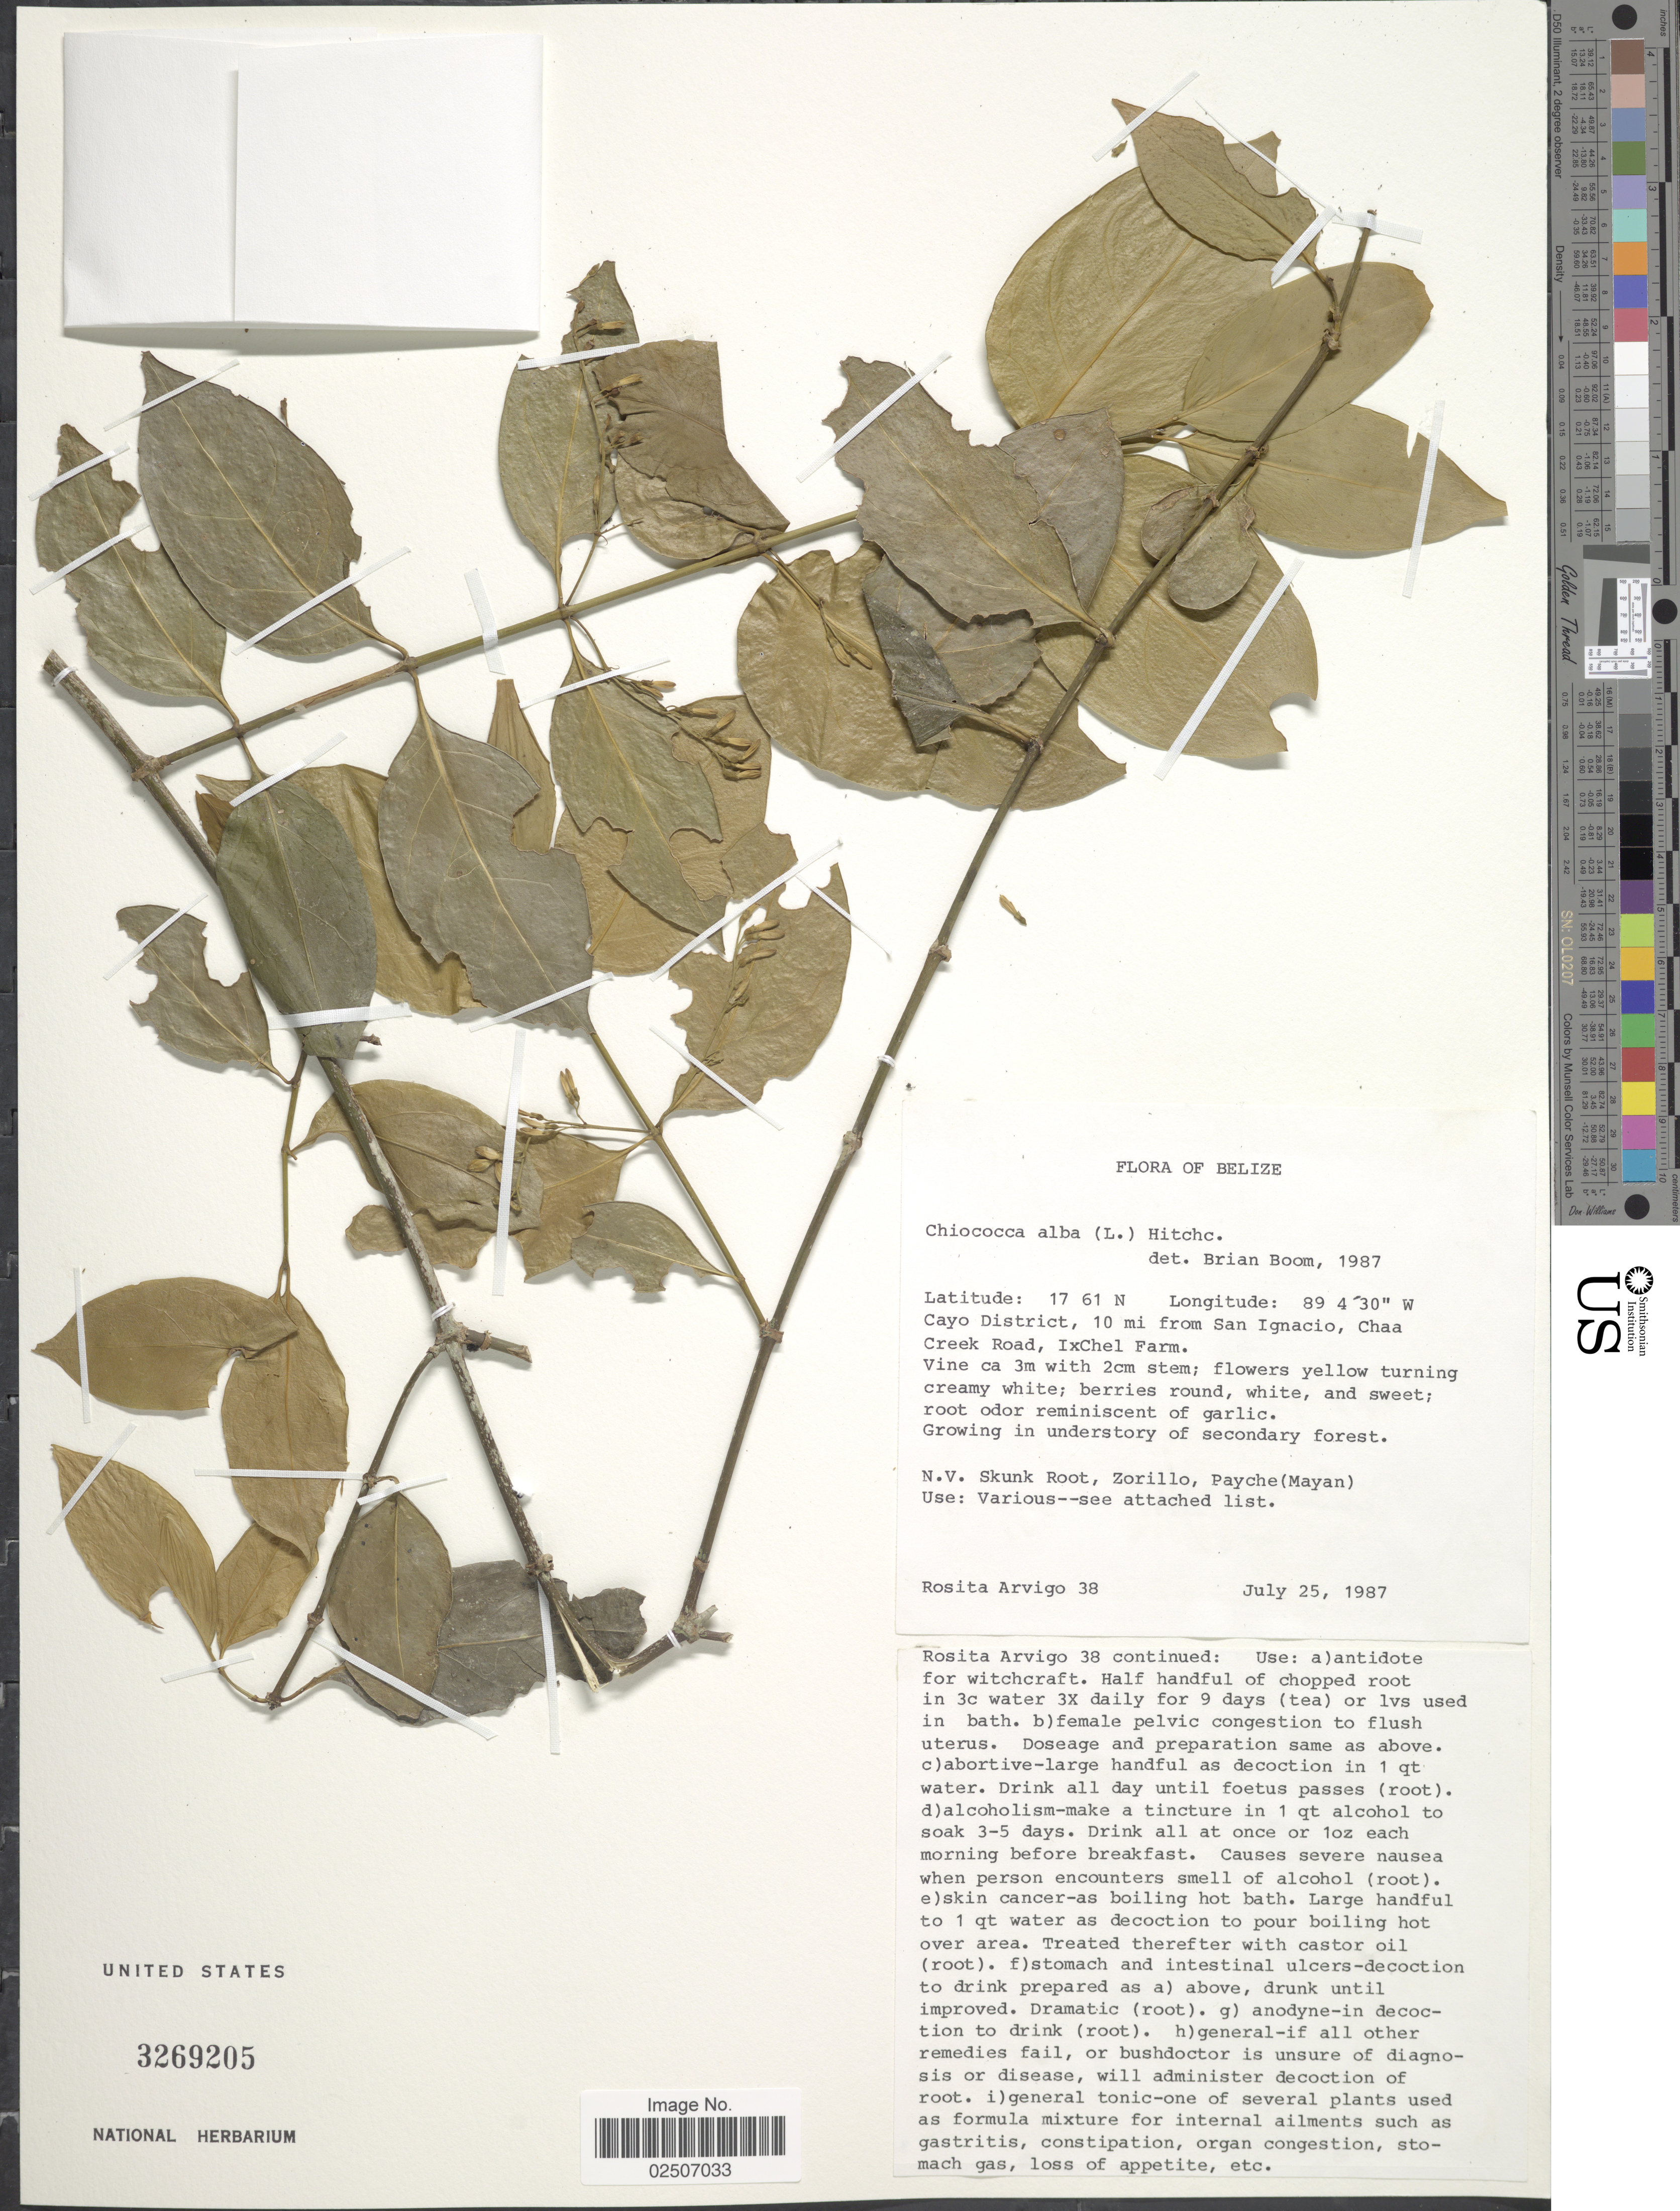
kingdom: Plantae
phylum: Tracheophyta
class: Magnoliopsida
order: Gentianales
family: Rubiaceae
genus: Chiococca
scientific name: Chiococca alba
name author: (L.) Hitchc.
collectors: R. Arvigo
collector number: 38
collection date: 1987-07-25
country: Belize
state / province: Cayo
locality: Cayo District, 10 mi from San Ignacio, Chaa Creek Road, Ixchel Farm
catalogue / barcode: US 3269205